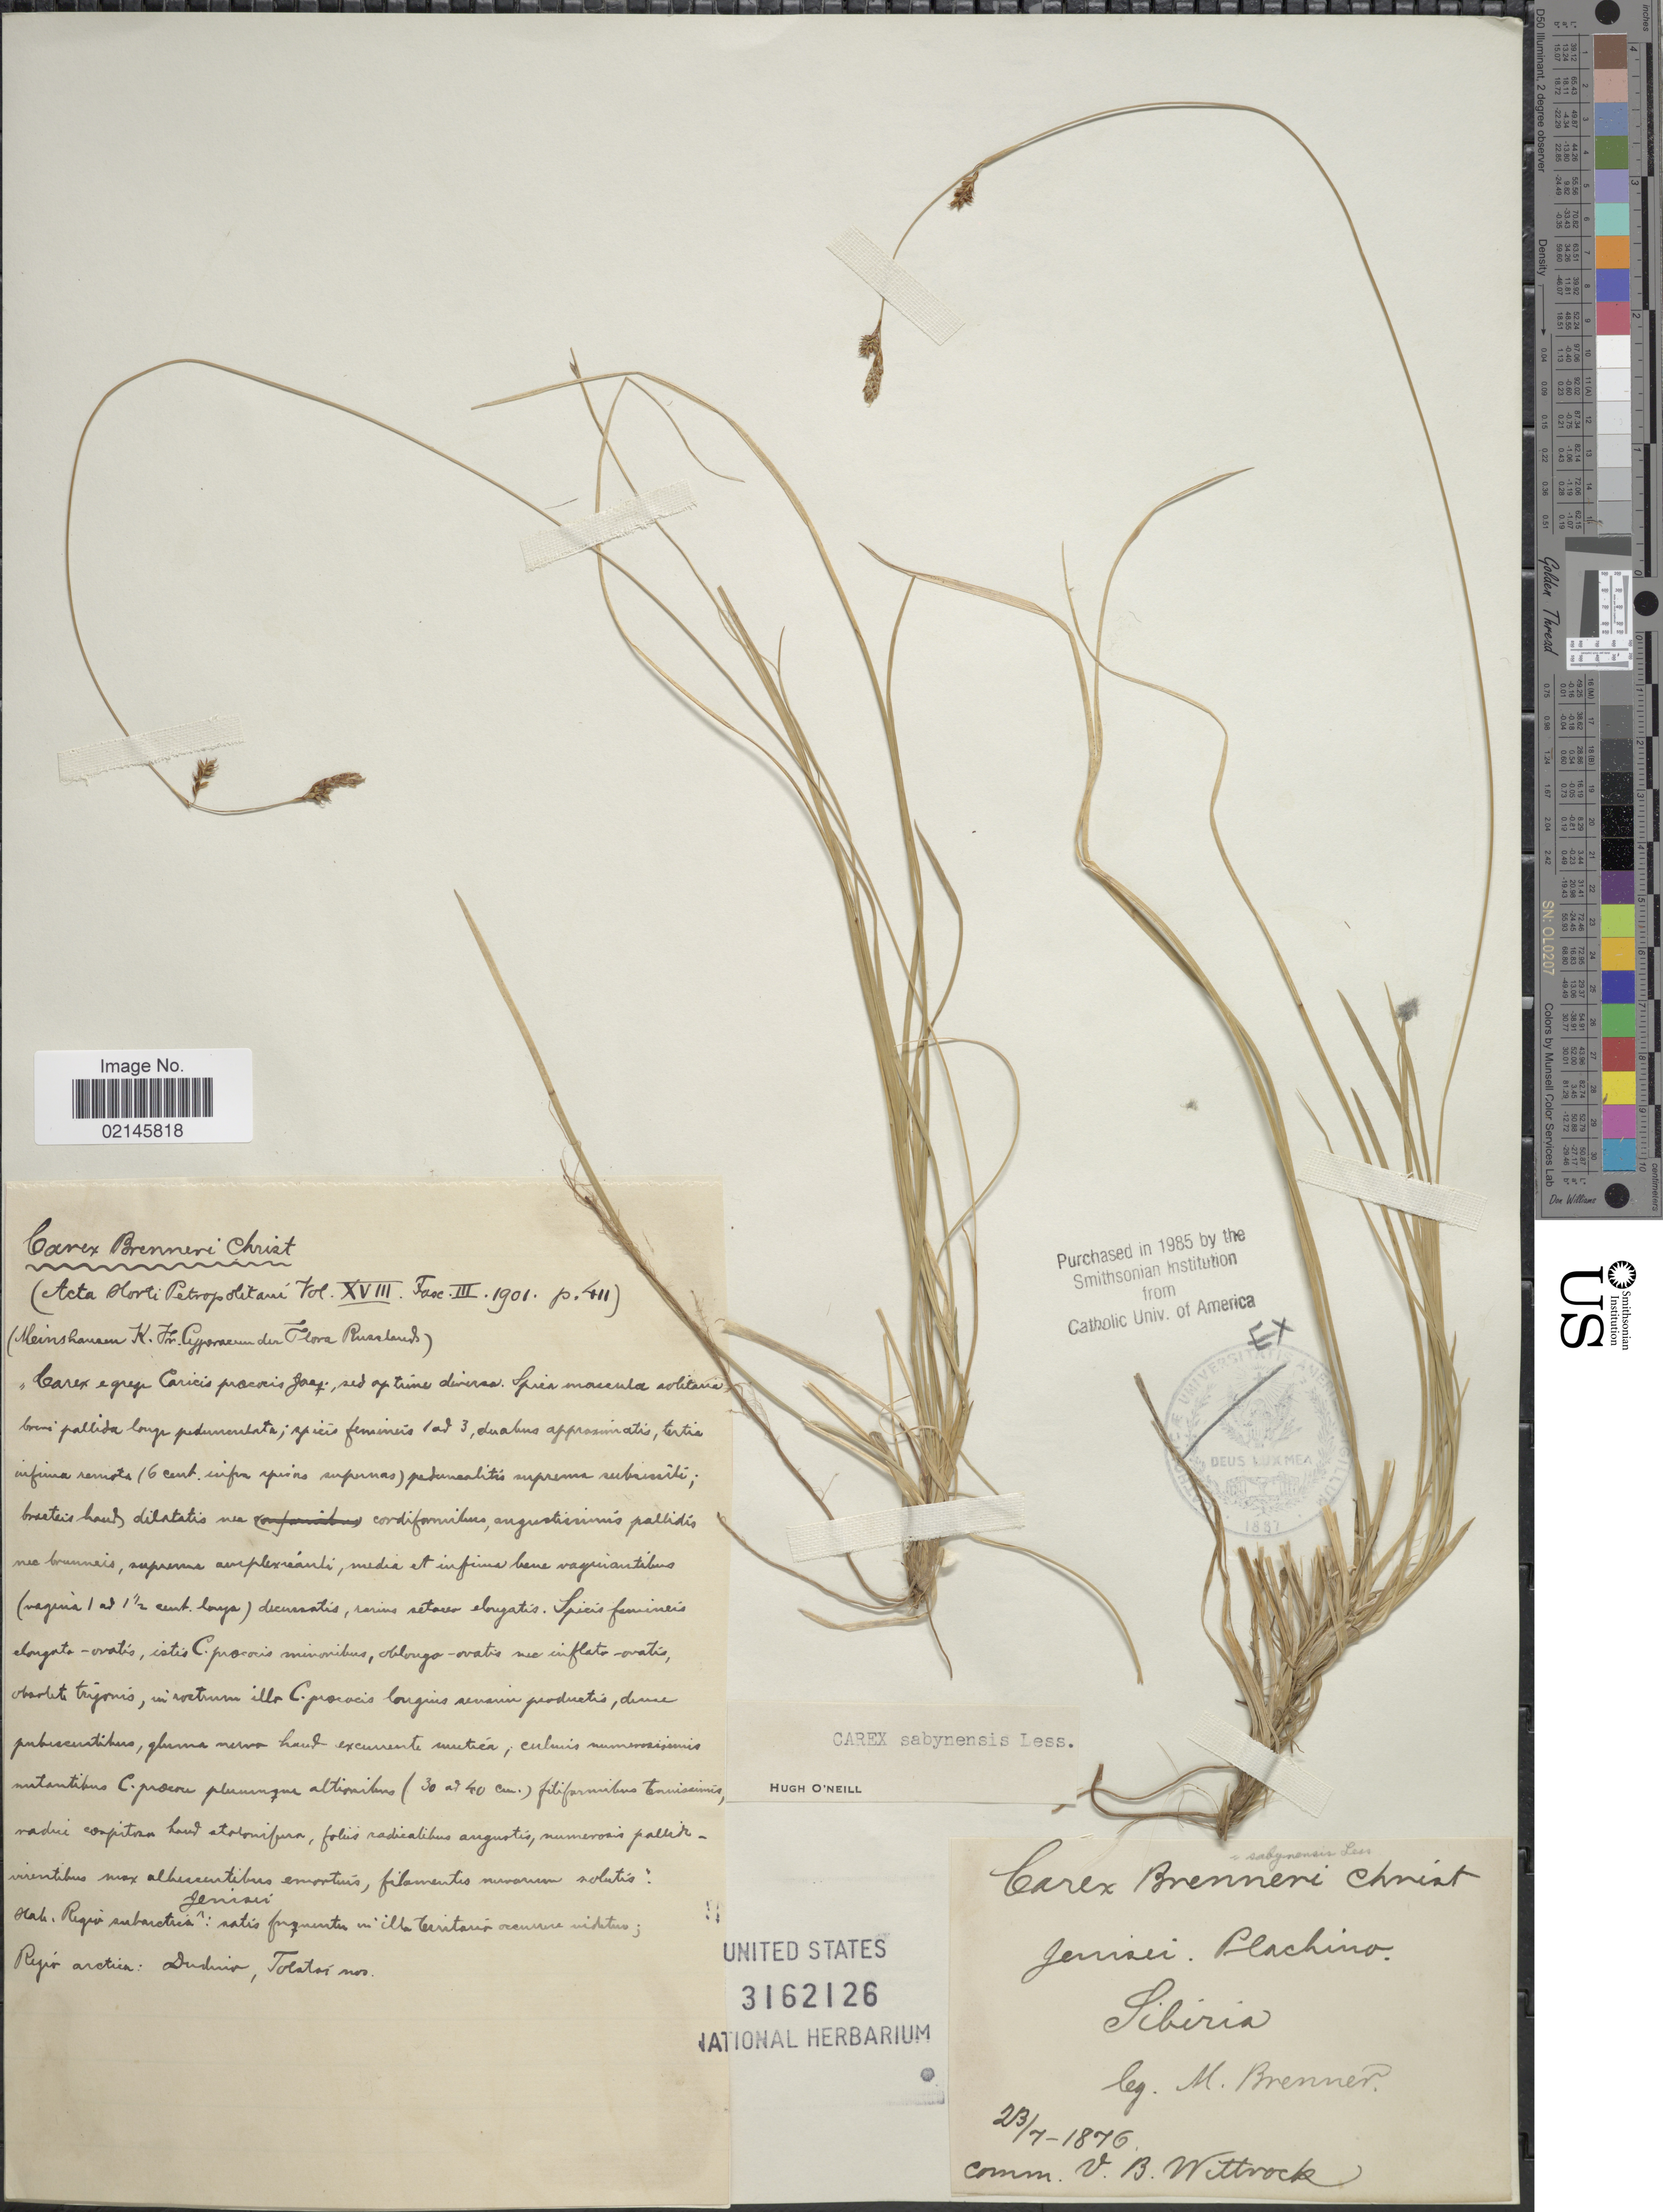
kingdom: Plantae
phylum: Tracheophyta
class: Liliopsida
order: Poales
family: Cyperaceae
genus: Carex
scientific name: Carex sabynensis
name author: Less. ex Kunth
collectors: M. Brenner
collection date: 1876-07-23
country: Russian Federation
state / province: Krasnoyarsk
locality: Jernsei: Plachino (Plakhino) Siberia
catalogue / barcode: US 3162126